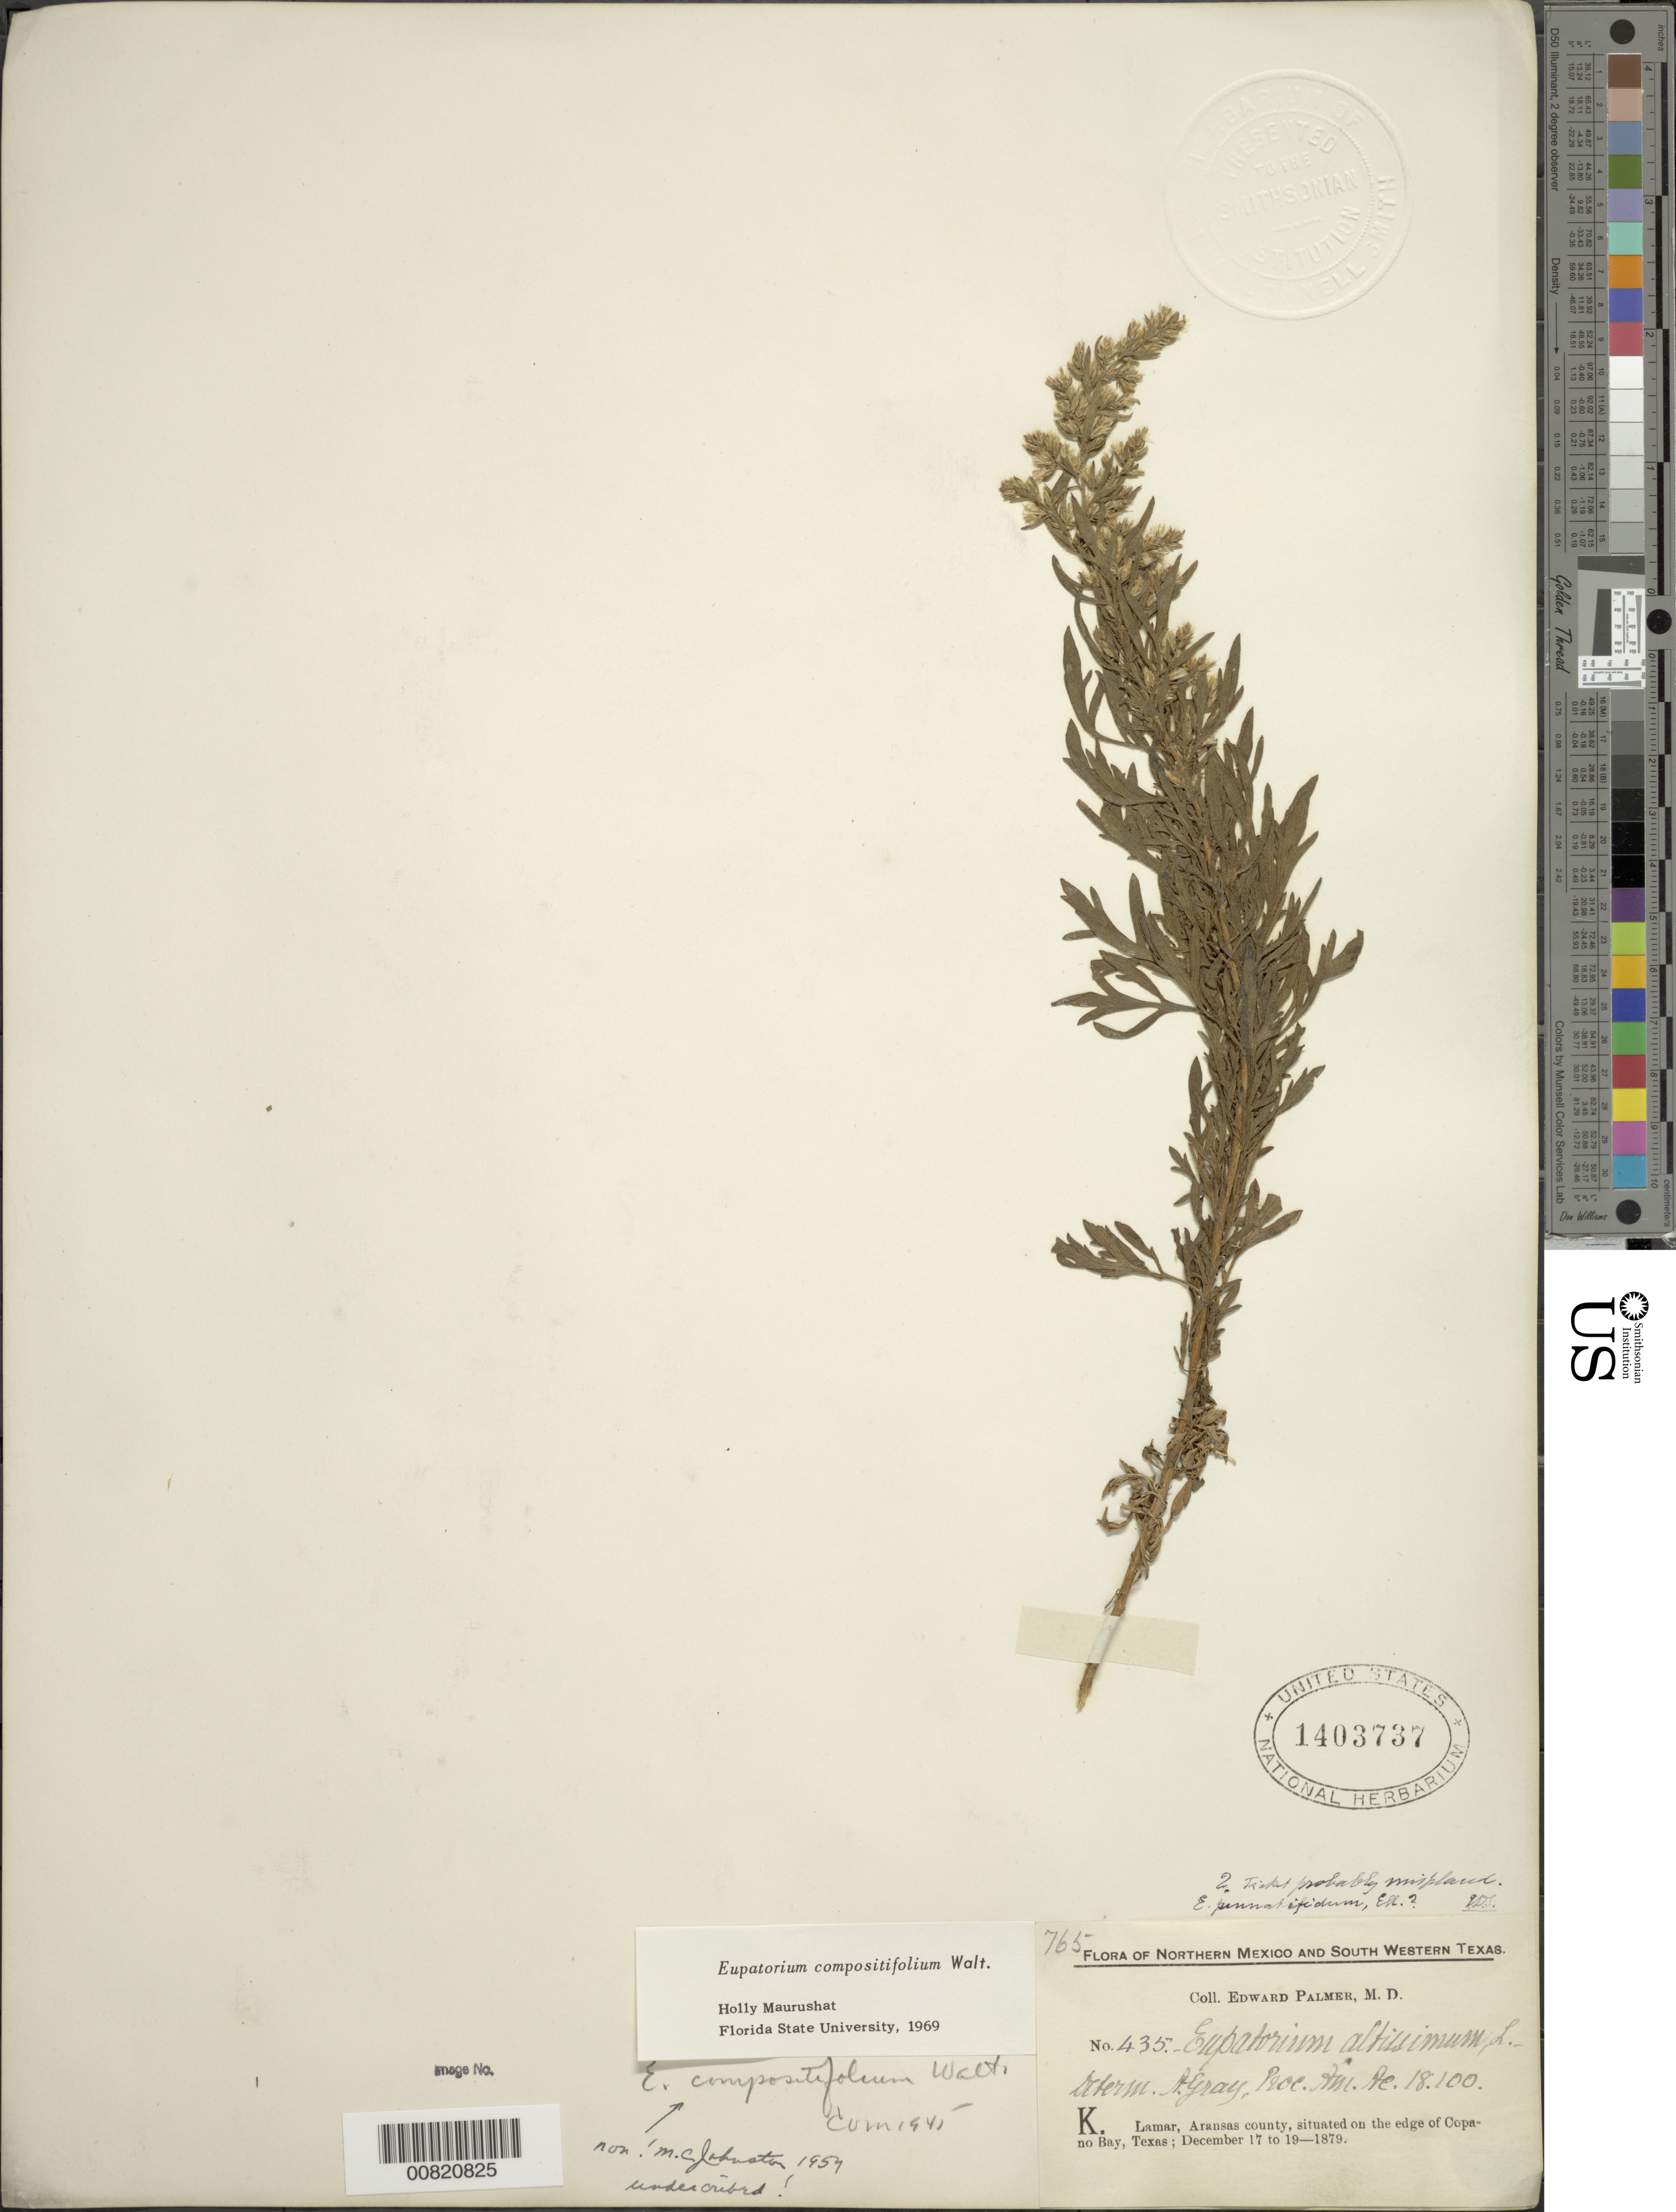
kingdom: Plantae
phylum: Tracheophyta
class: Magnoliopsida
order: Asterales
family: Asteraceae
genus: Eupatorium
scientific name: Eupatorium compositifolium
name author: Walter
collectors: E. Palmer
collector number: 765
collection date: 1879-12-17/1879-12-19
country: United States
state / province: Texas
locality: Lamar, Aransas County, situated on the edge of Copano Bay, Texas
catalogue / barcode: US 1403737